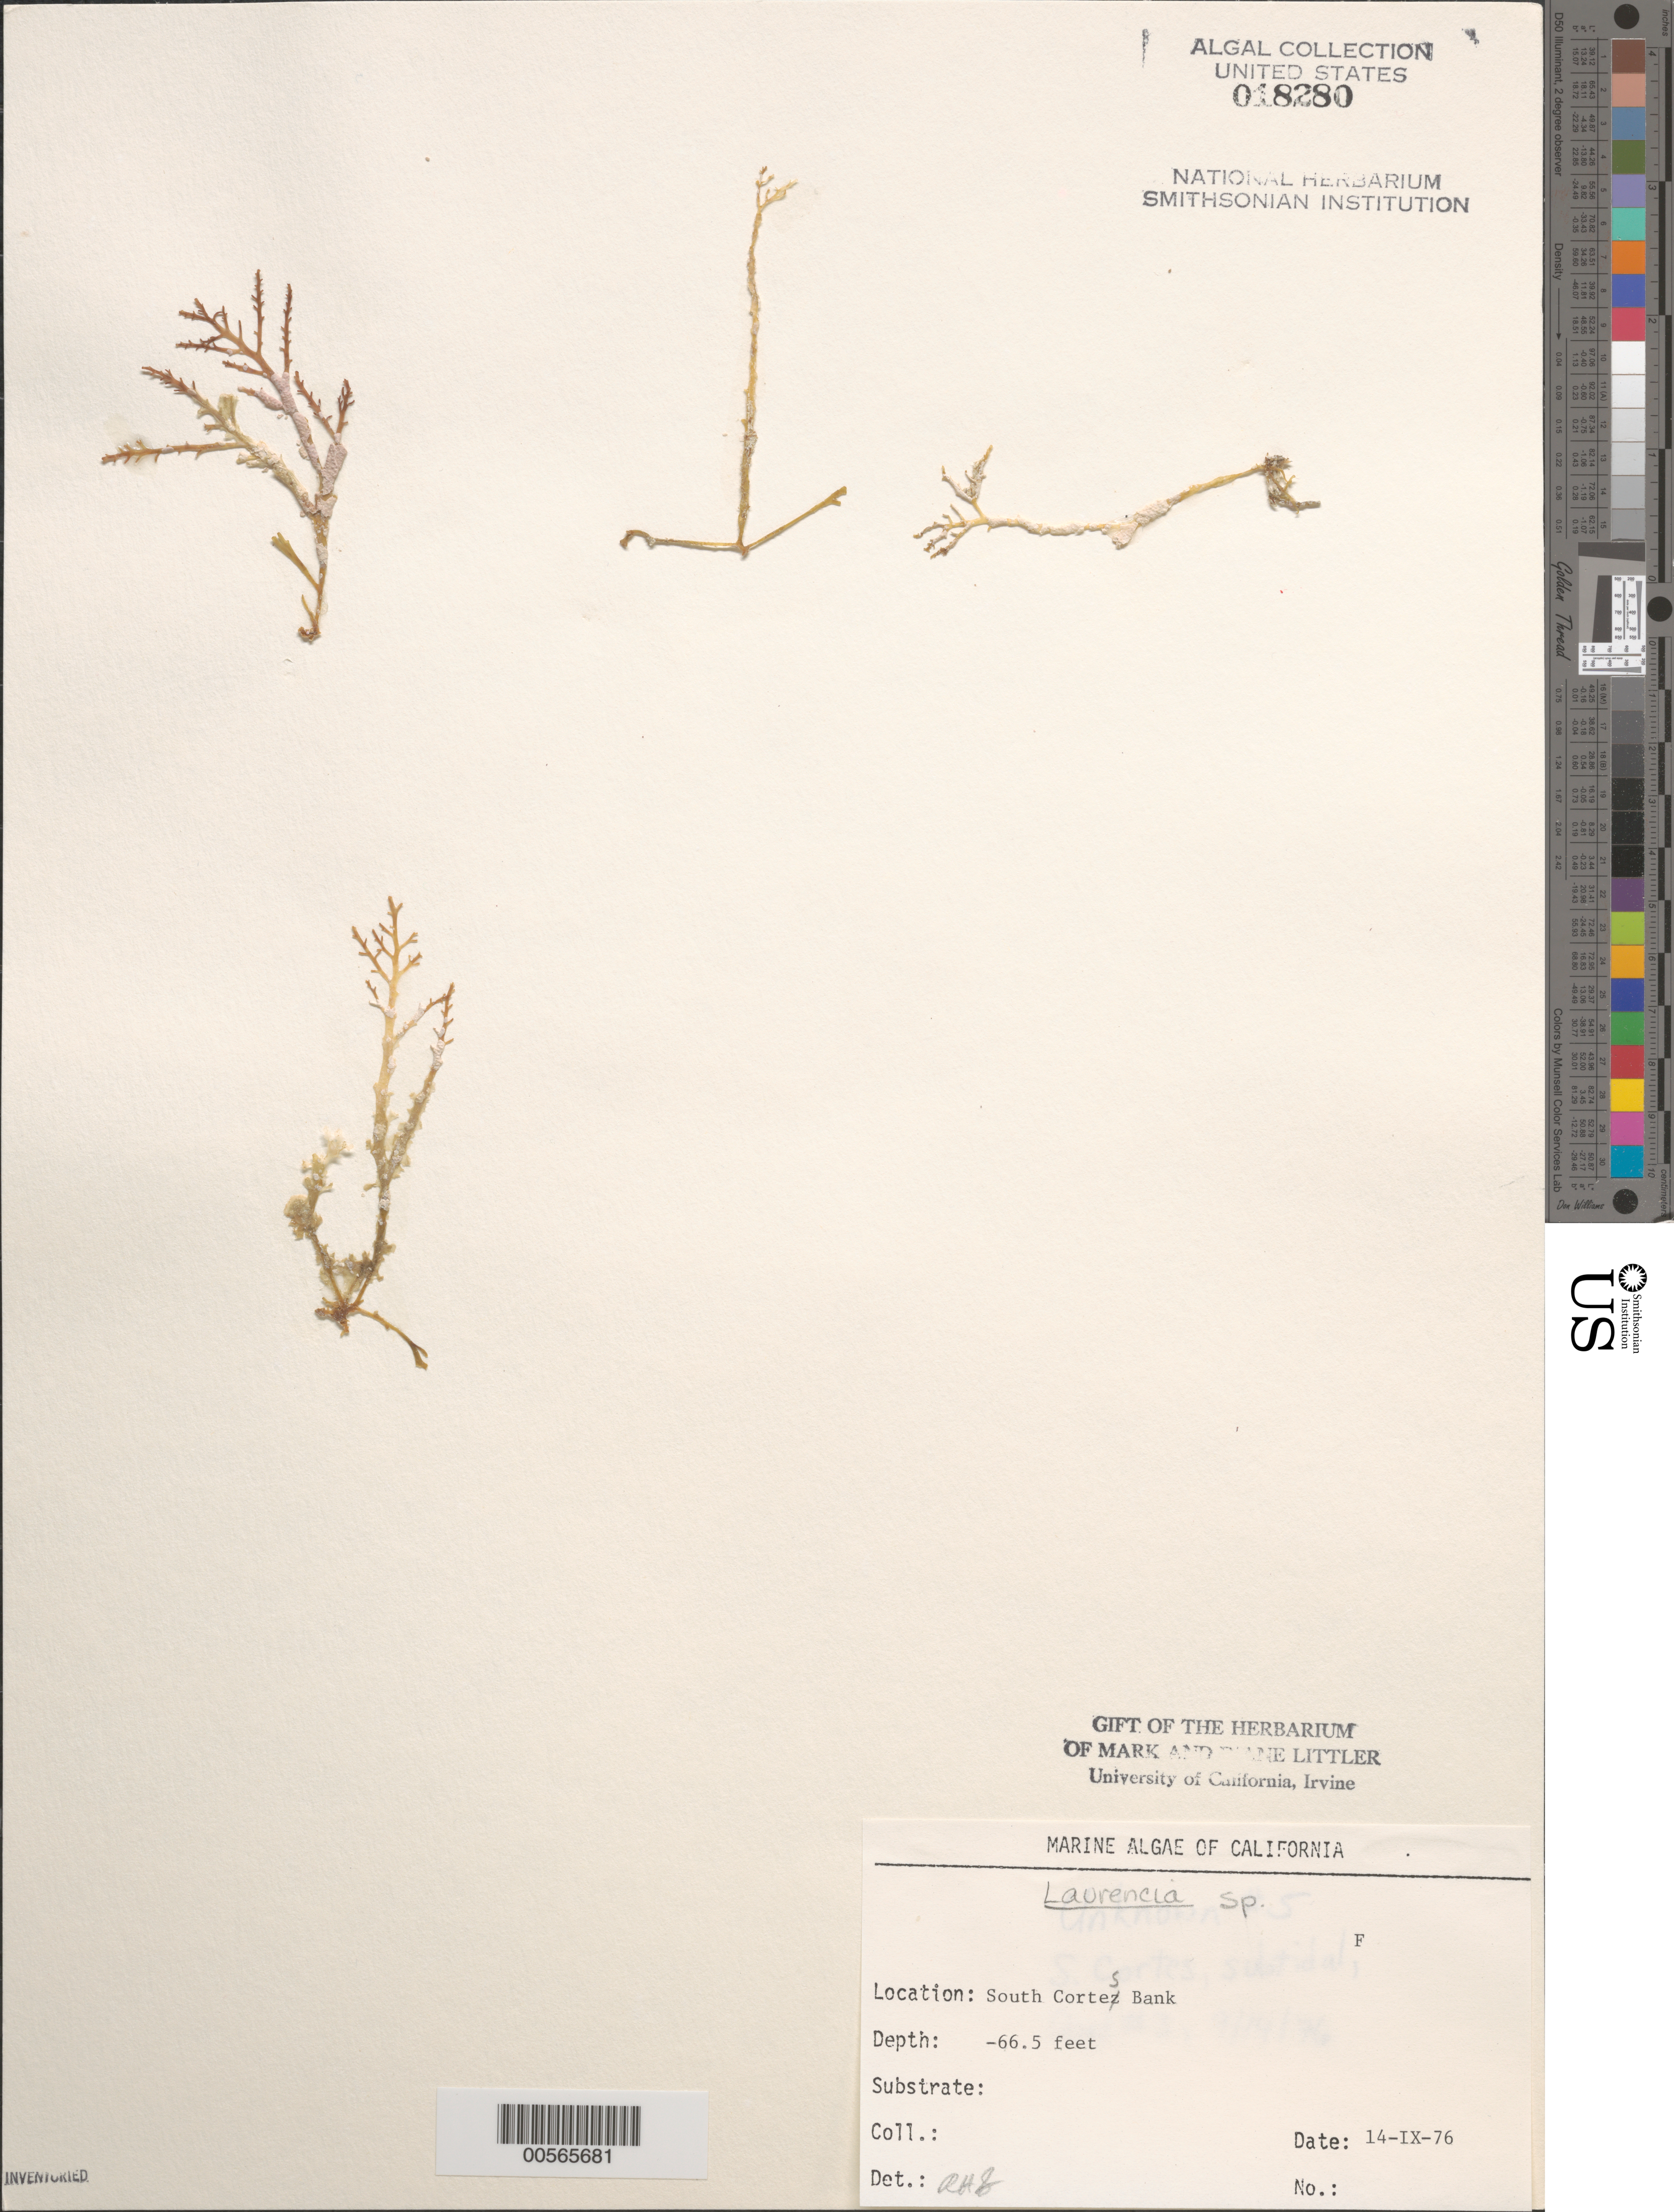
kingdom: Plantae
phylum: Rhodophyta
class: Florideophyceae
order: Ceramiales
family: Rhodomelaceae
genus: Laurencia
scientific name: Laurencia sp.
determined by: Sims, Robert H.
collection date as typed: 14 Sep 1976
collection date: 1976-09-14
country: United States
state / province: California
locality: South Cortes Bank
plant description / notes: BLM-SOCALBIGHT Rocky Intertidal Survey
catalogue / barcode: US 18280